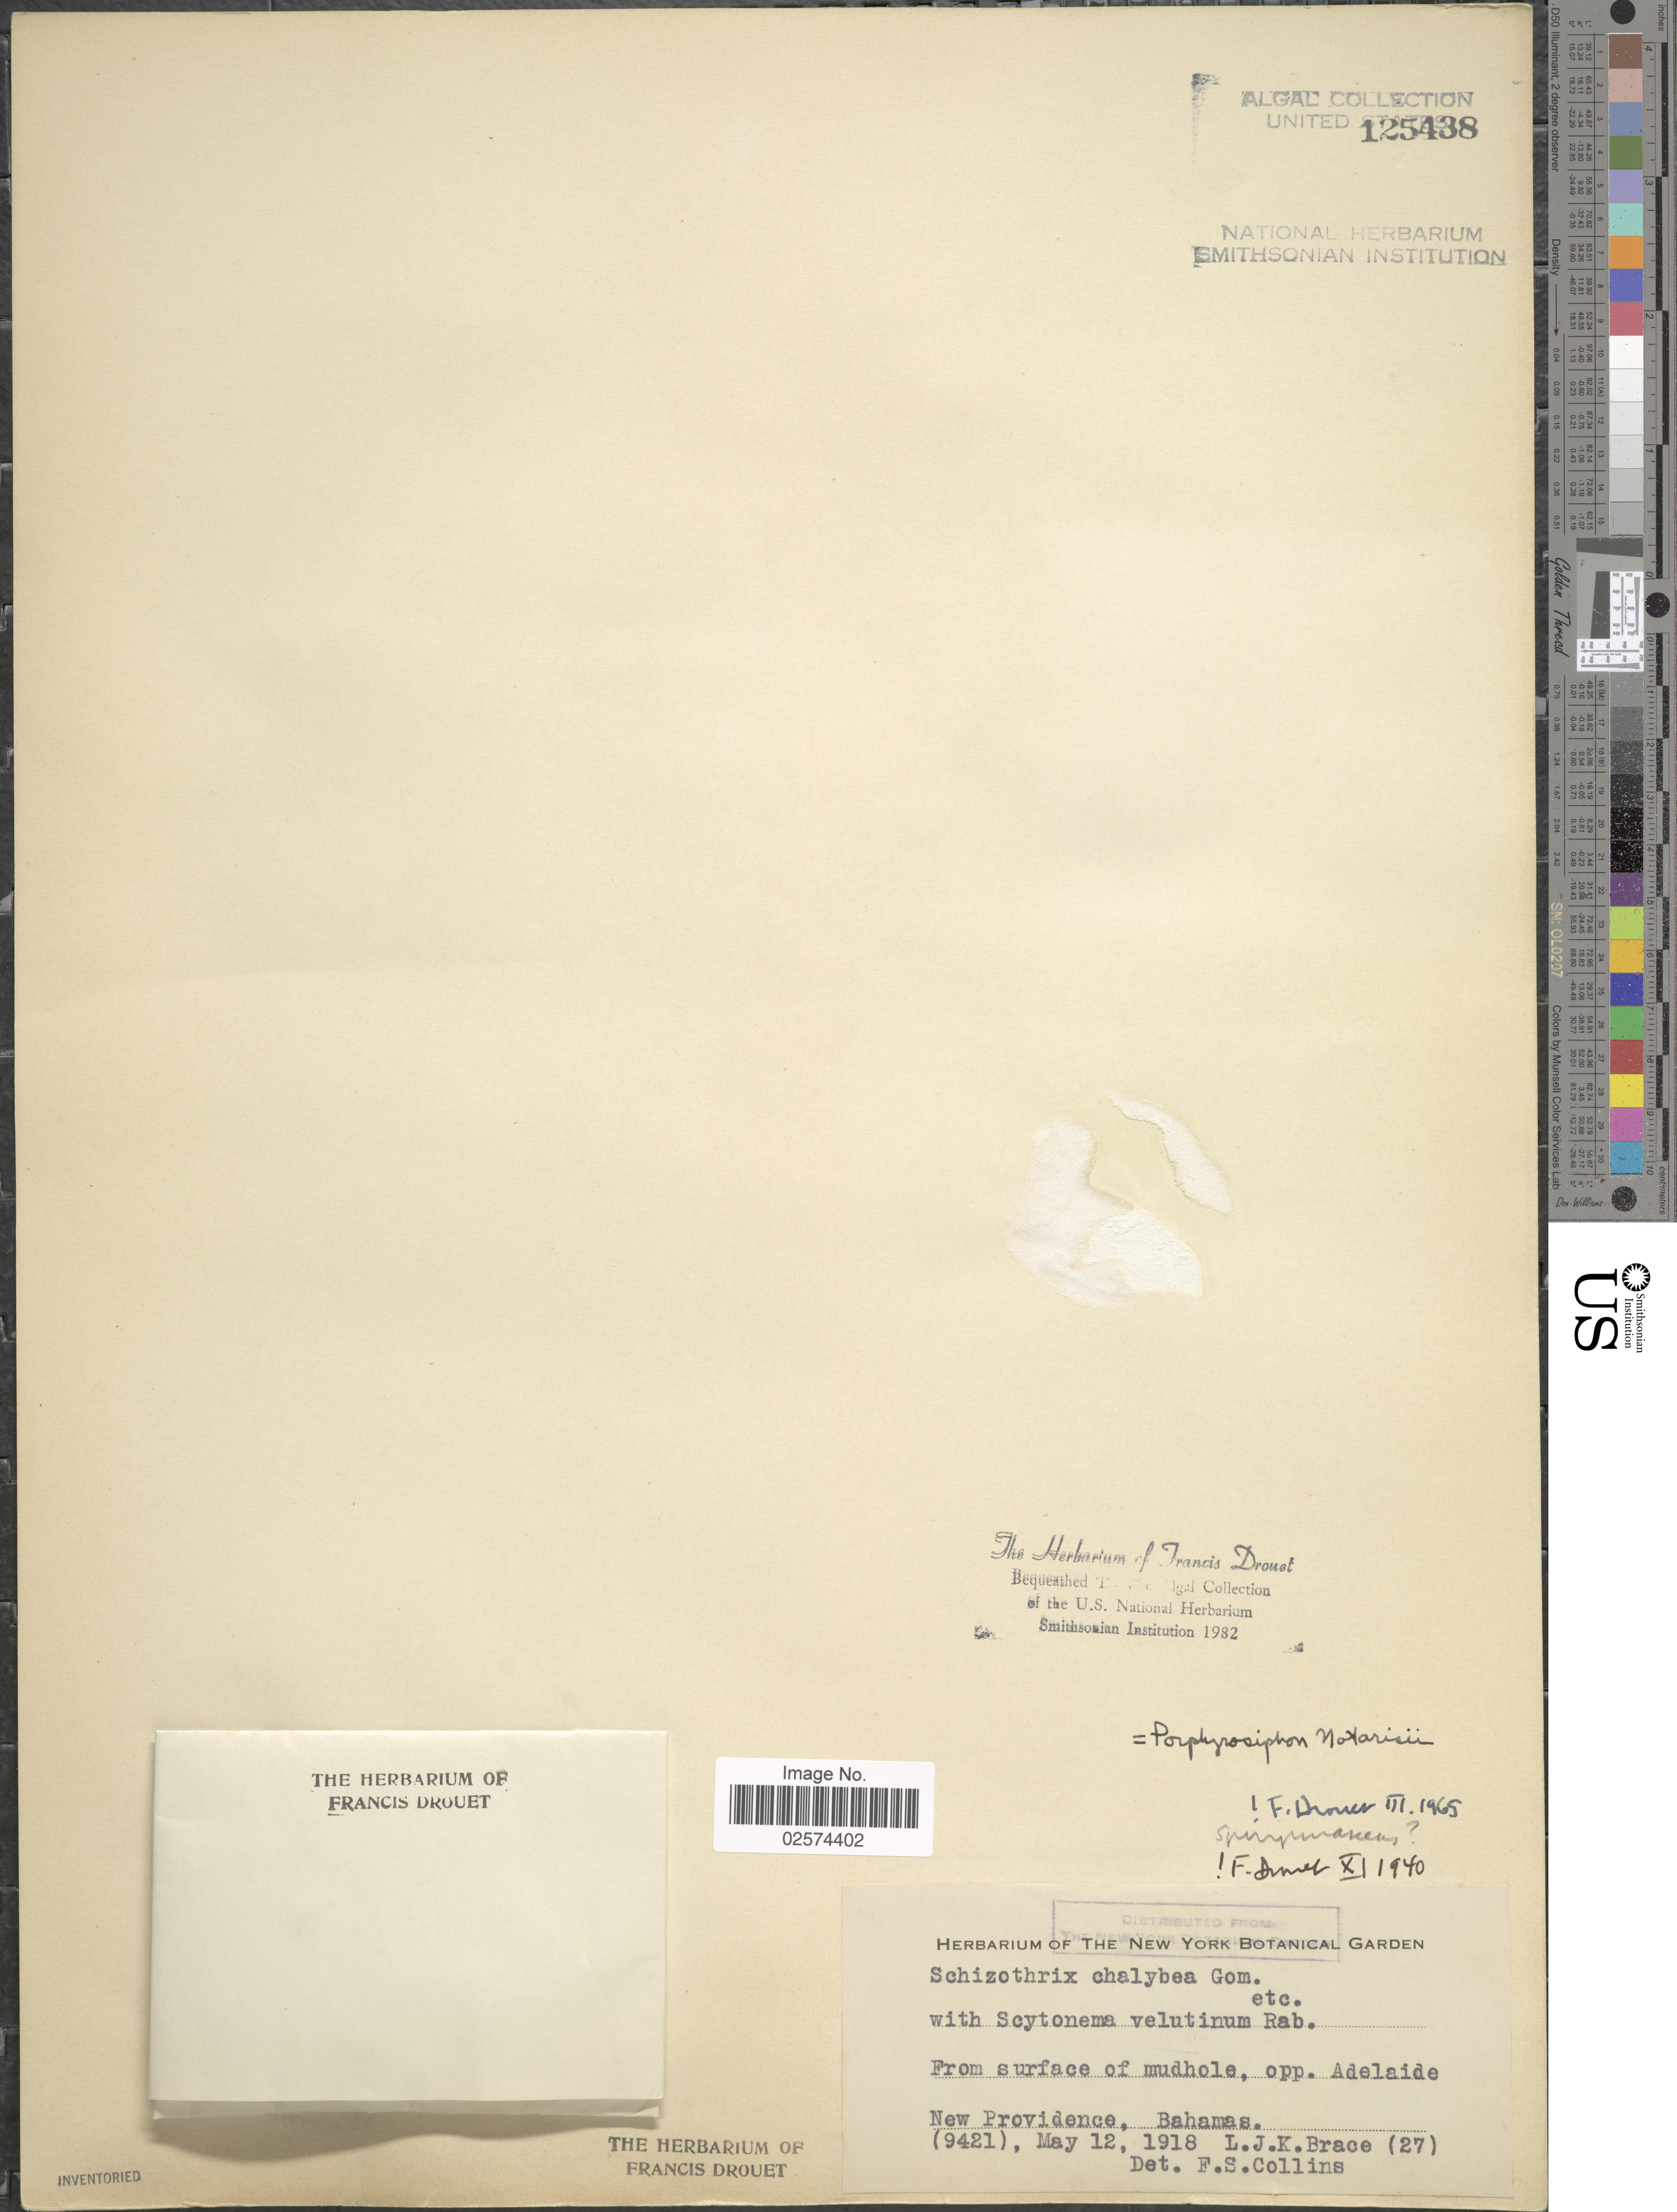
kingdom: Bacteria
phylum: Cyanobacteria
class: Cyanobacteriia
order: Cyanobacteriales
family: Microcoleaceae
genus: Porphyrosiphon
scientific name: Porphyrosiphon notarisii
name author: Kütz. ex Gomont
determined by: Drouet, F. E.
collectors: L. J. K. Brace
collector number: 9421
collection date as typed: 12 May 1918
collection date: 1918-05-12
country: Bahamas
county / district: New Providence District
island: New Providence Island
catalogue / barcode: US 125438